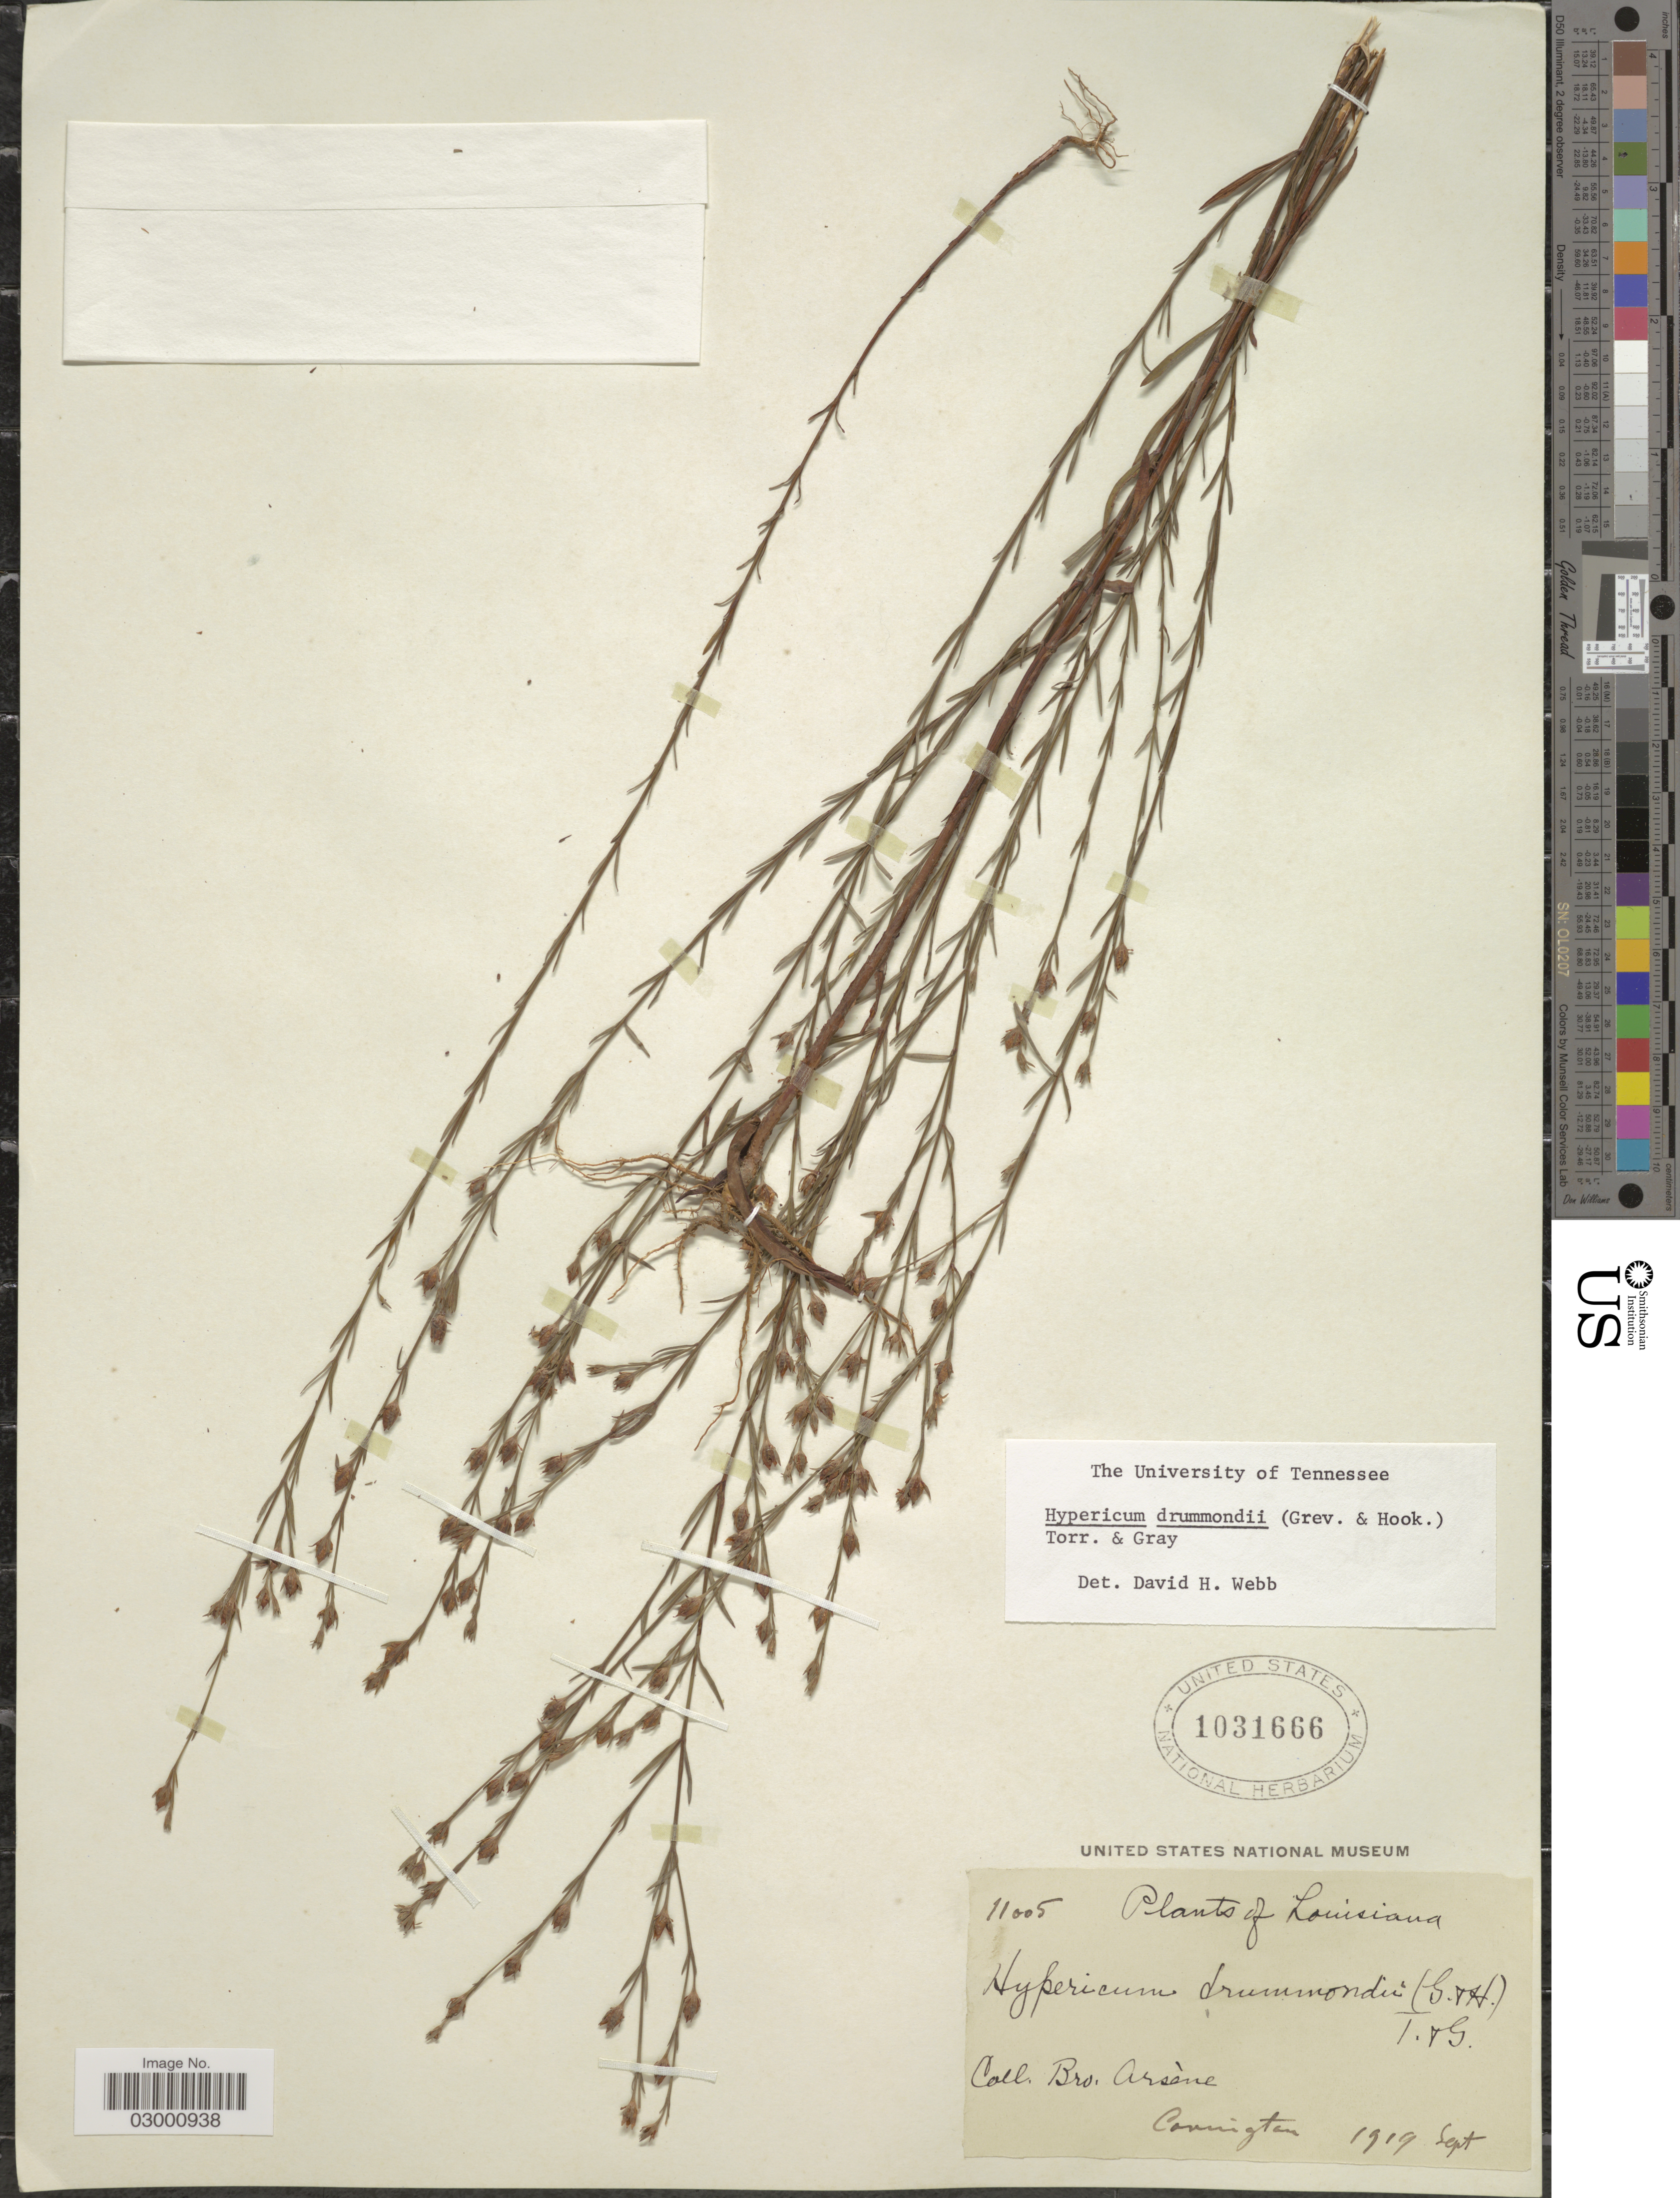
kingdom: Plantae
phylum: Tracheophyta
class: Magnoliopsida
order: Malpighiales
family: Hypericaceae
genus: Hypericum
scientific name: Hypericum drummondii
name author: (Grev. & Hook.) Torr. & A. Gray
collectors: Bro. G. Arsène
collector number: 11005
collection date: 1919-09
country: United States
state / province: Louisiana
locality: Covington.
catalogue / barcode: US 1031666